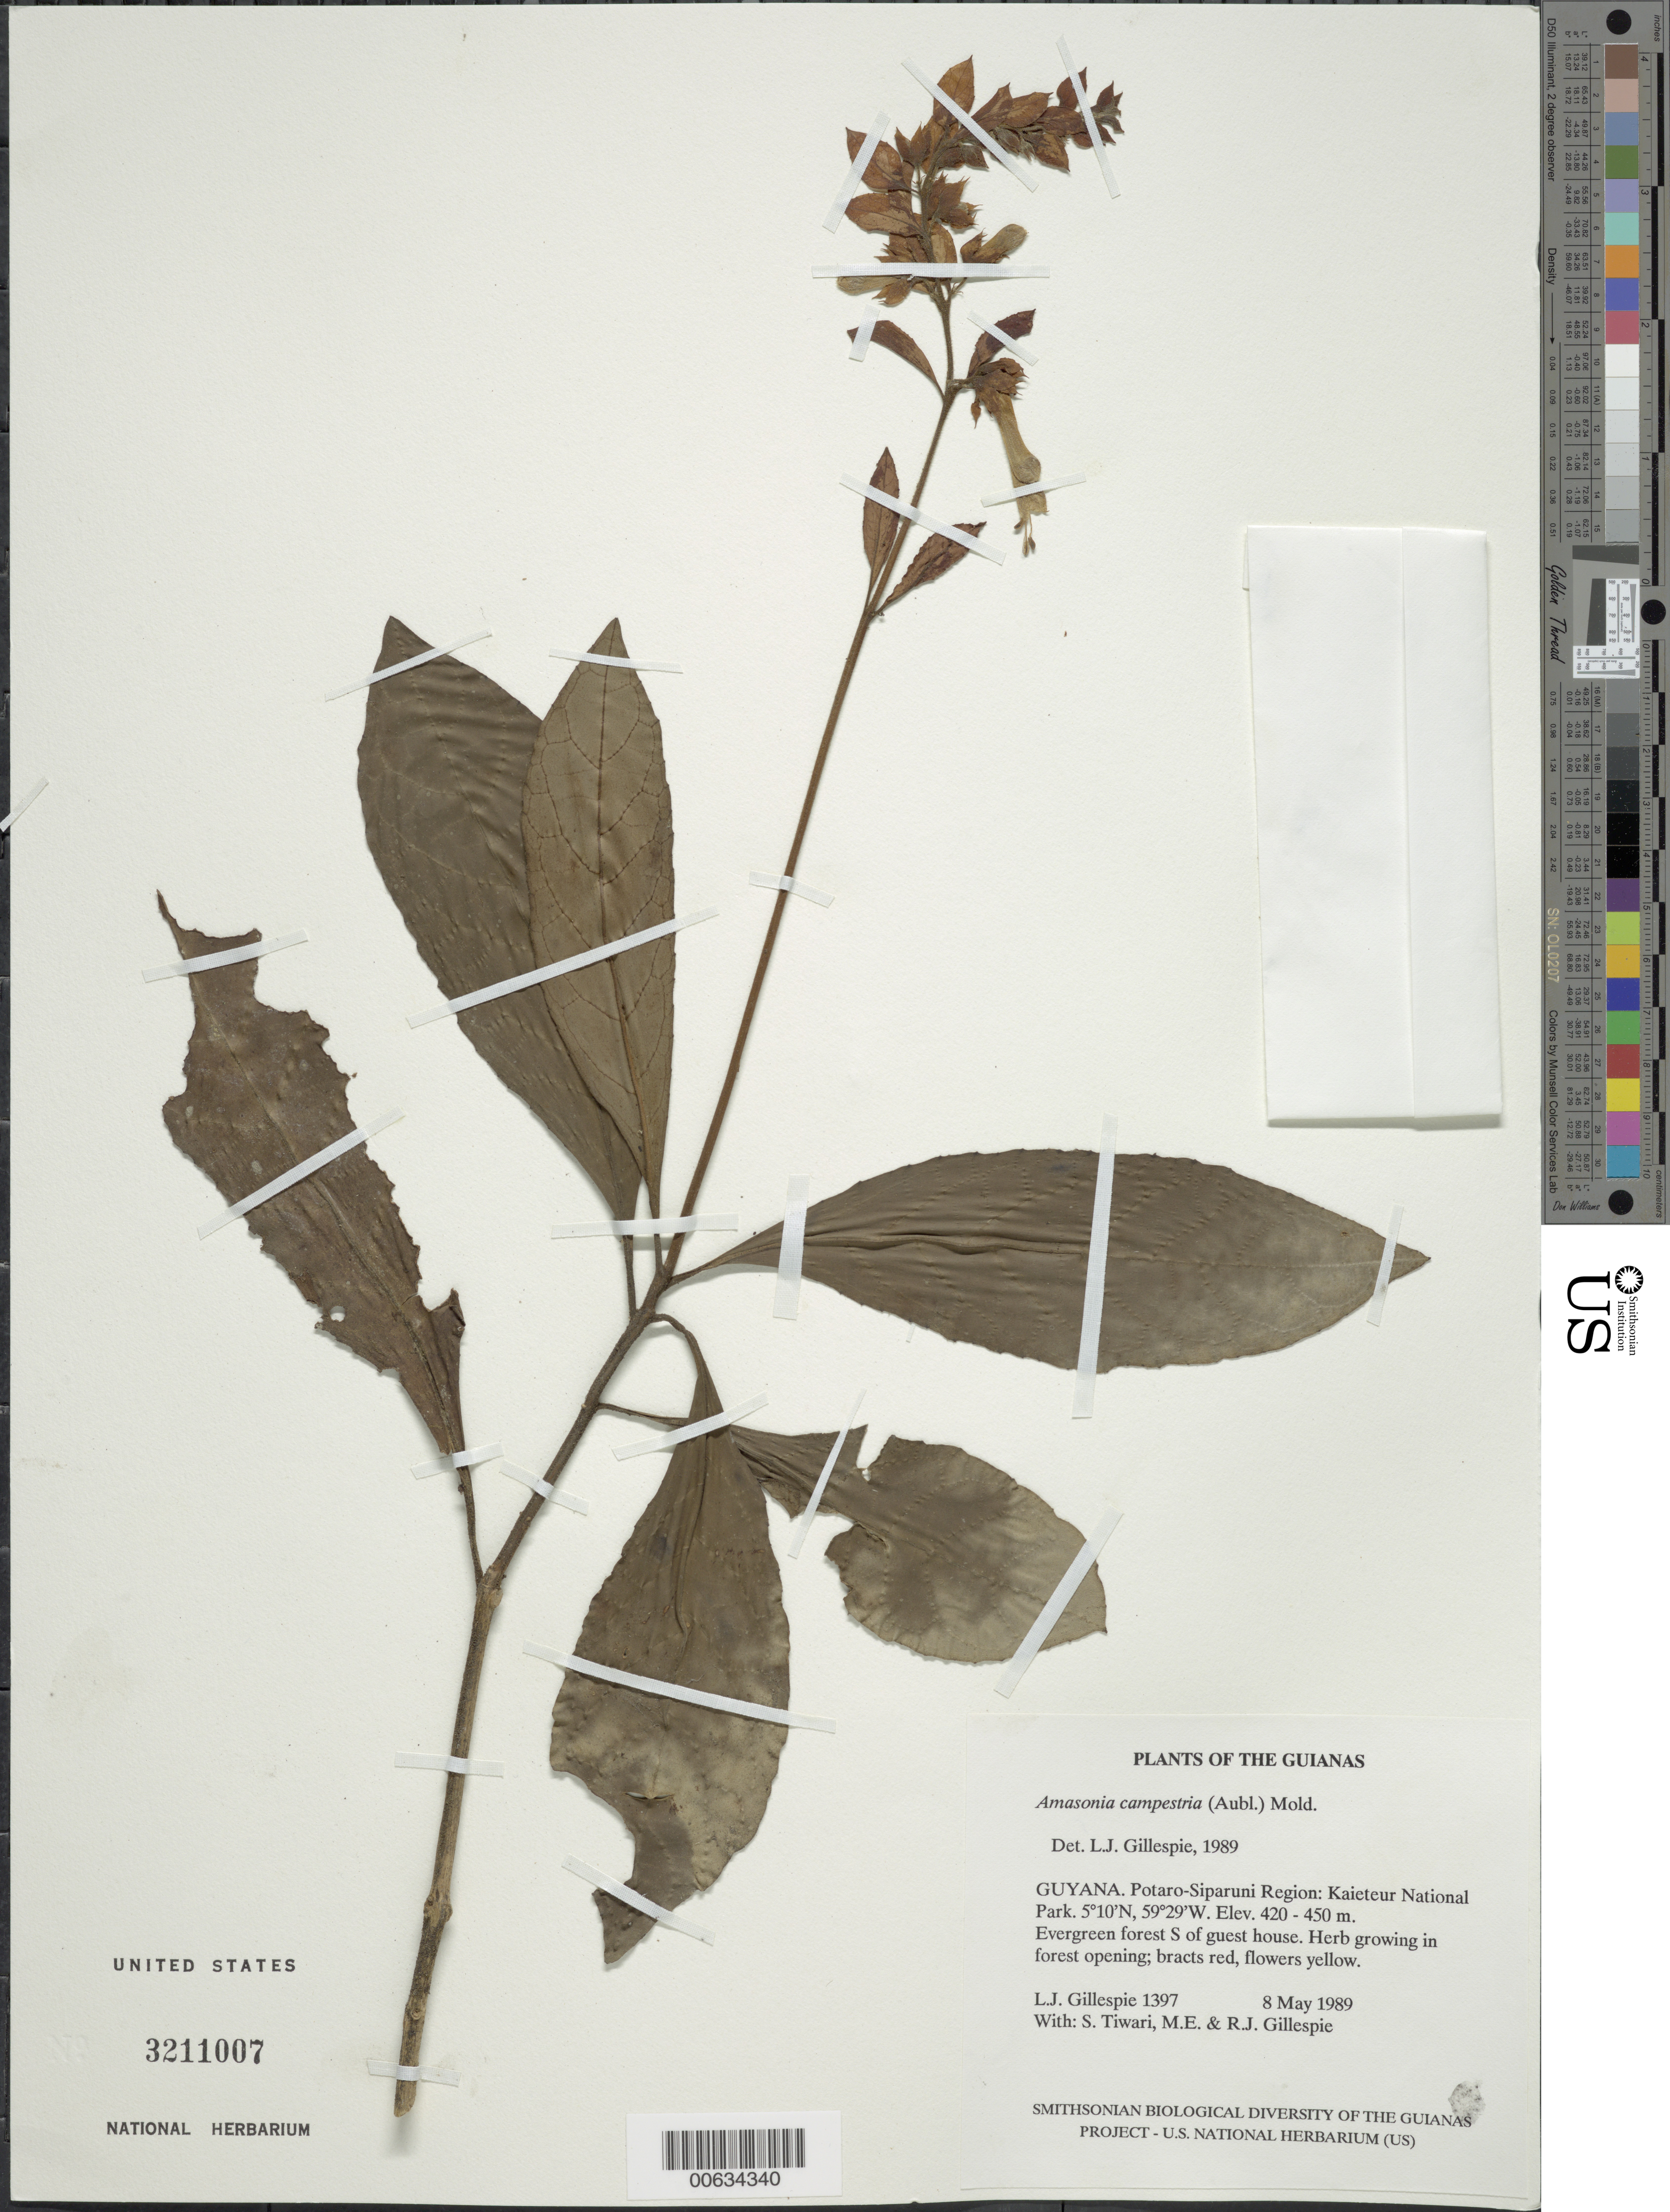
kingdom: Plantae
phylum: Tracheophyta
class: Magnoliopsida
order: Lamiales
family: Lamiaceae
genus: Amasonia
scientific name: Amasonia campestris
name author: (Aubl.) Moldenke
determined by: Gillespie, L. J.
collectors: L. J. Gillespie, S. Tiwari, M. Gillespie & R. Gillespie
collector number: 1397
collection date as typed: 8 May 1989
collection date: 1989-05-08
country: Guyana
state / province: Potaro-Siparuni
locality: Kaieteur National Park, S of guest house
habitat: Evergreen forest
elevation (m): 420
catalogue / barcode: US 3211007